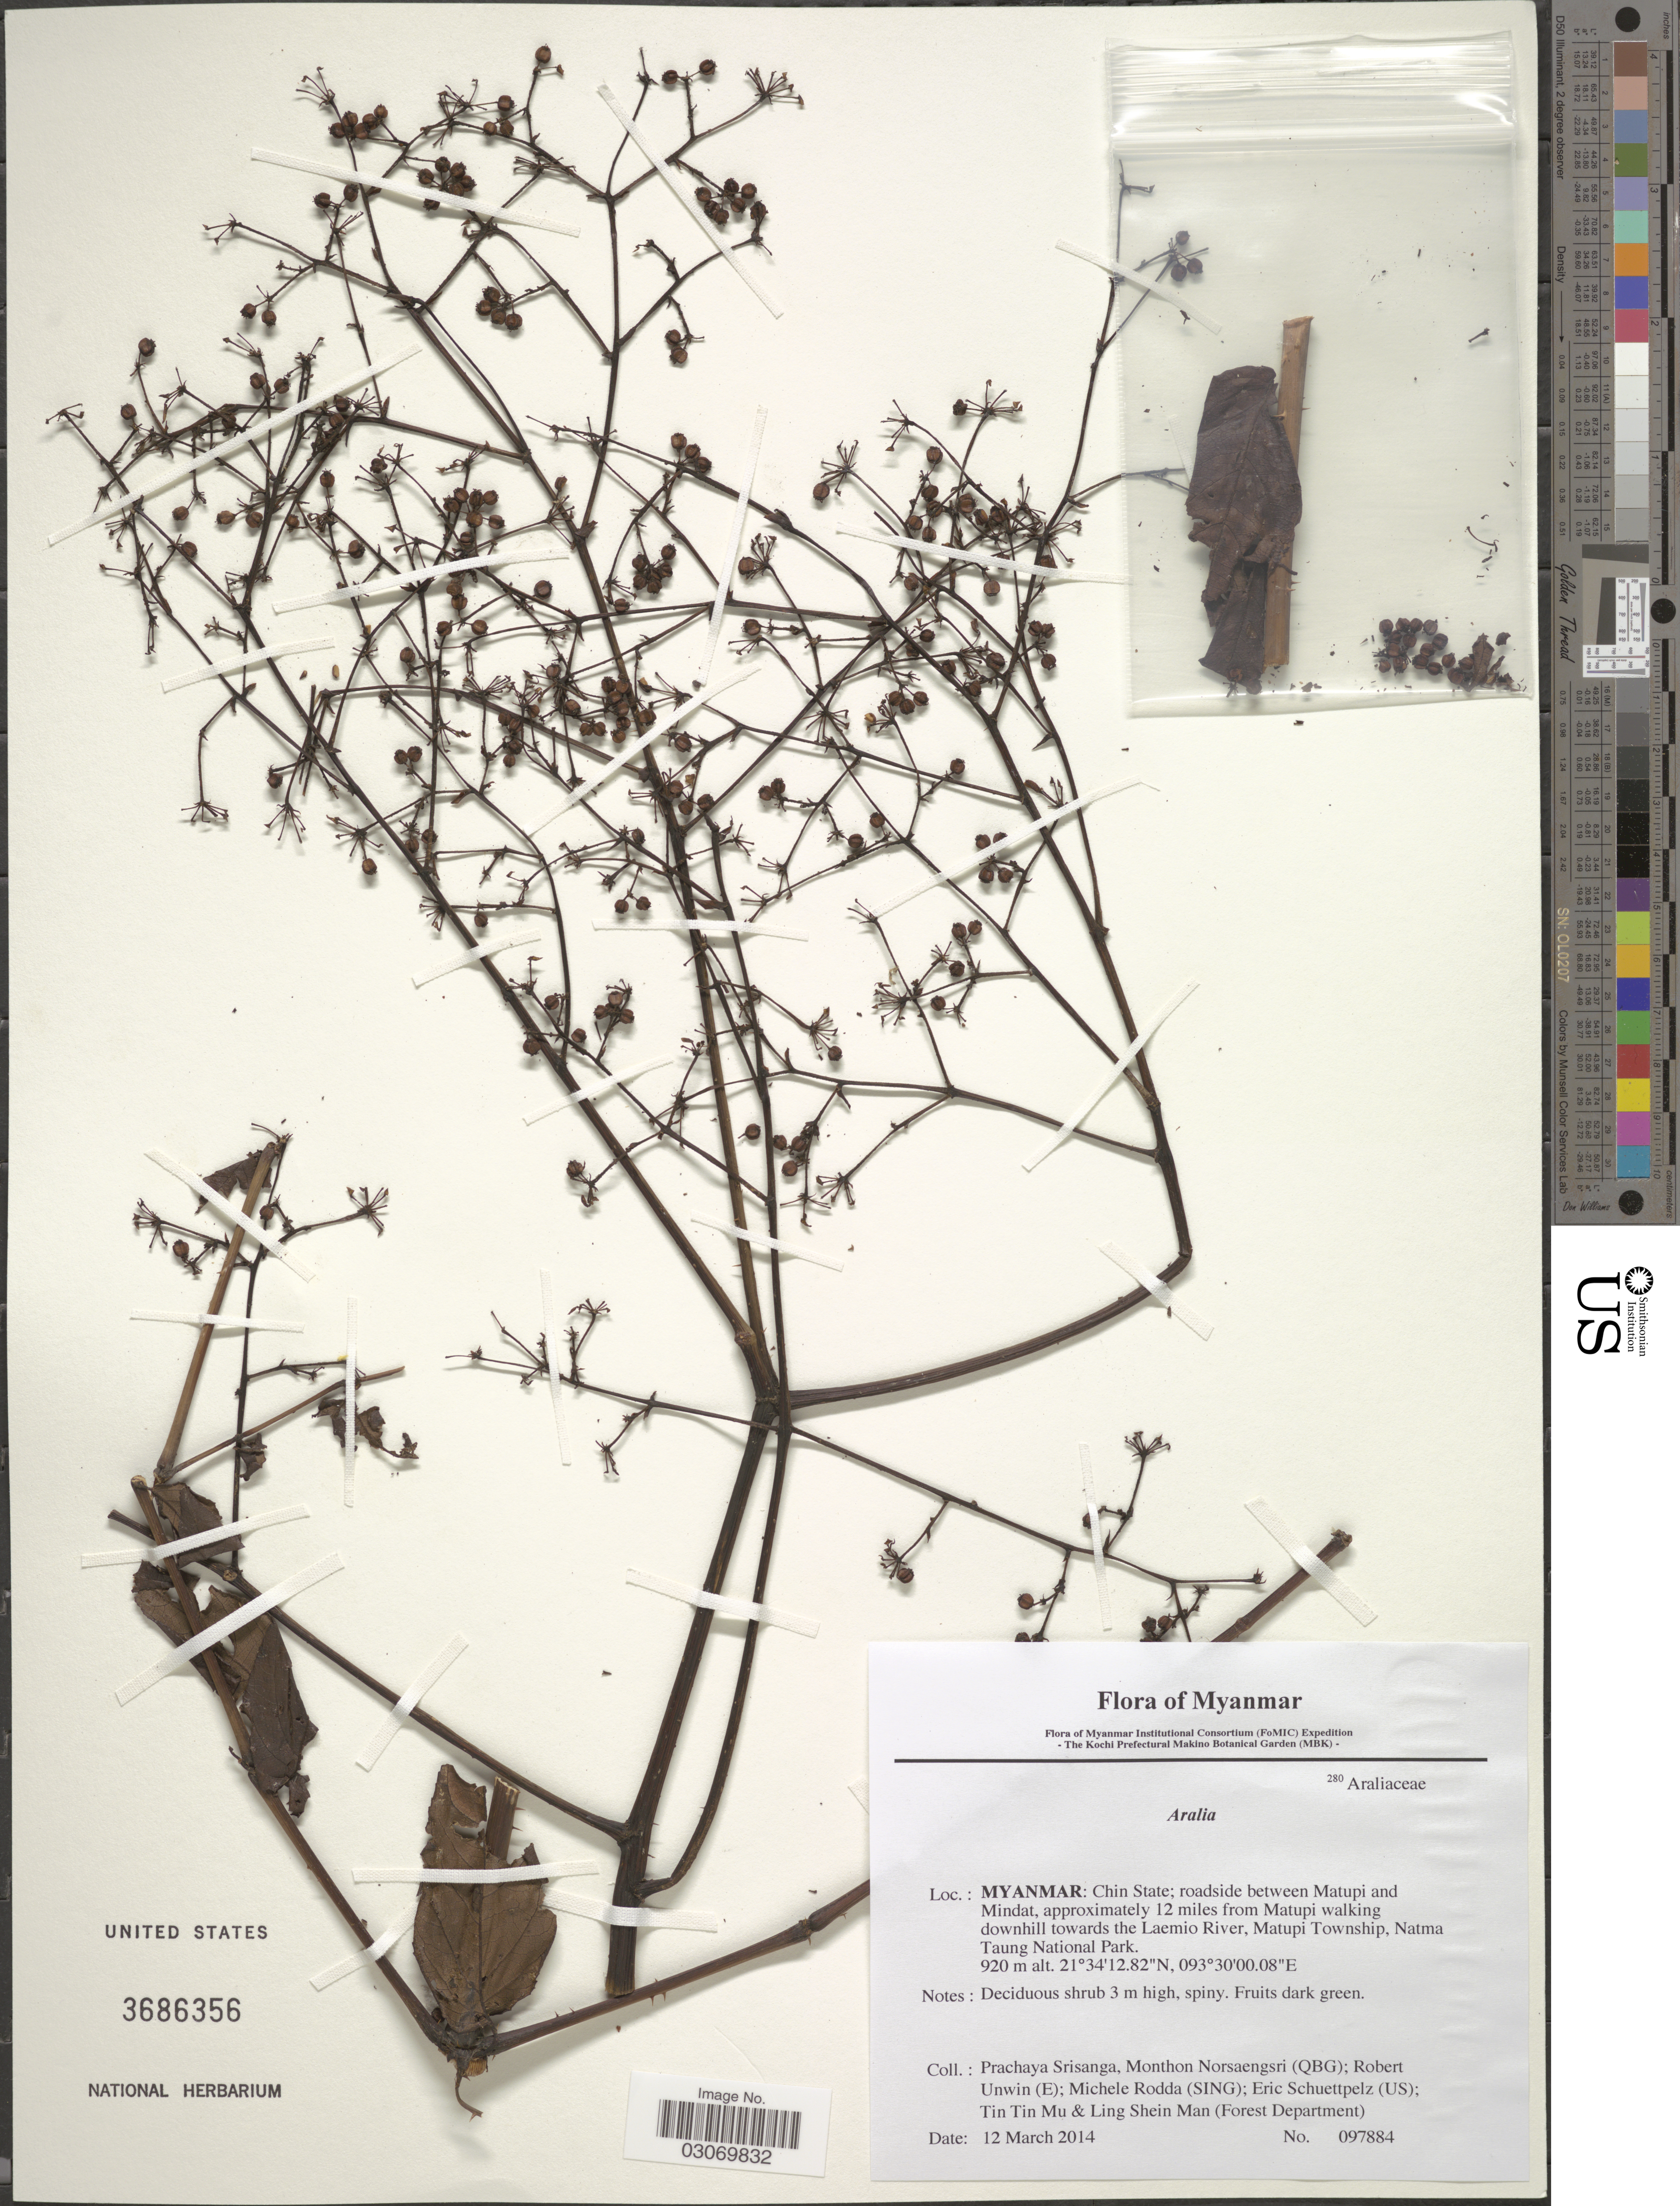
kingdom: Plantae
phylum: Tracheophyta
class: Magnoliopsida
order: Apiales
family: Araliaceae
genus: Aralia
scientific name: Aralia sp.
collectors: P. Srisanga, M. Norsaengsri, R. Unwin, M. Rodda & et al.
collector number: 097884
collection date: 2014-03-12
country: Myanmar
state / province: Chin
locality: Chin State; roadside between Matupi and Mindat, approximately 12 miles from Matupi walking downhill towards the Laemio River, Matupi Township, Natma Taung National Park.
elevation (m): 920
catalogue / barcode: US 3686356